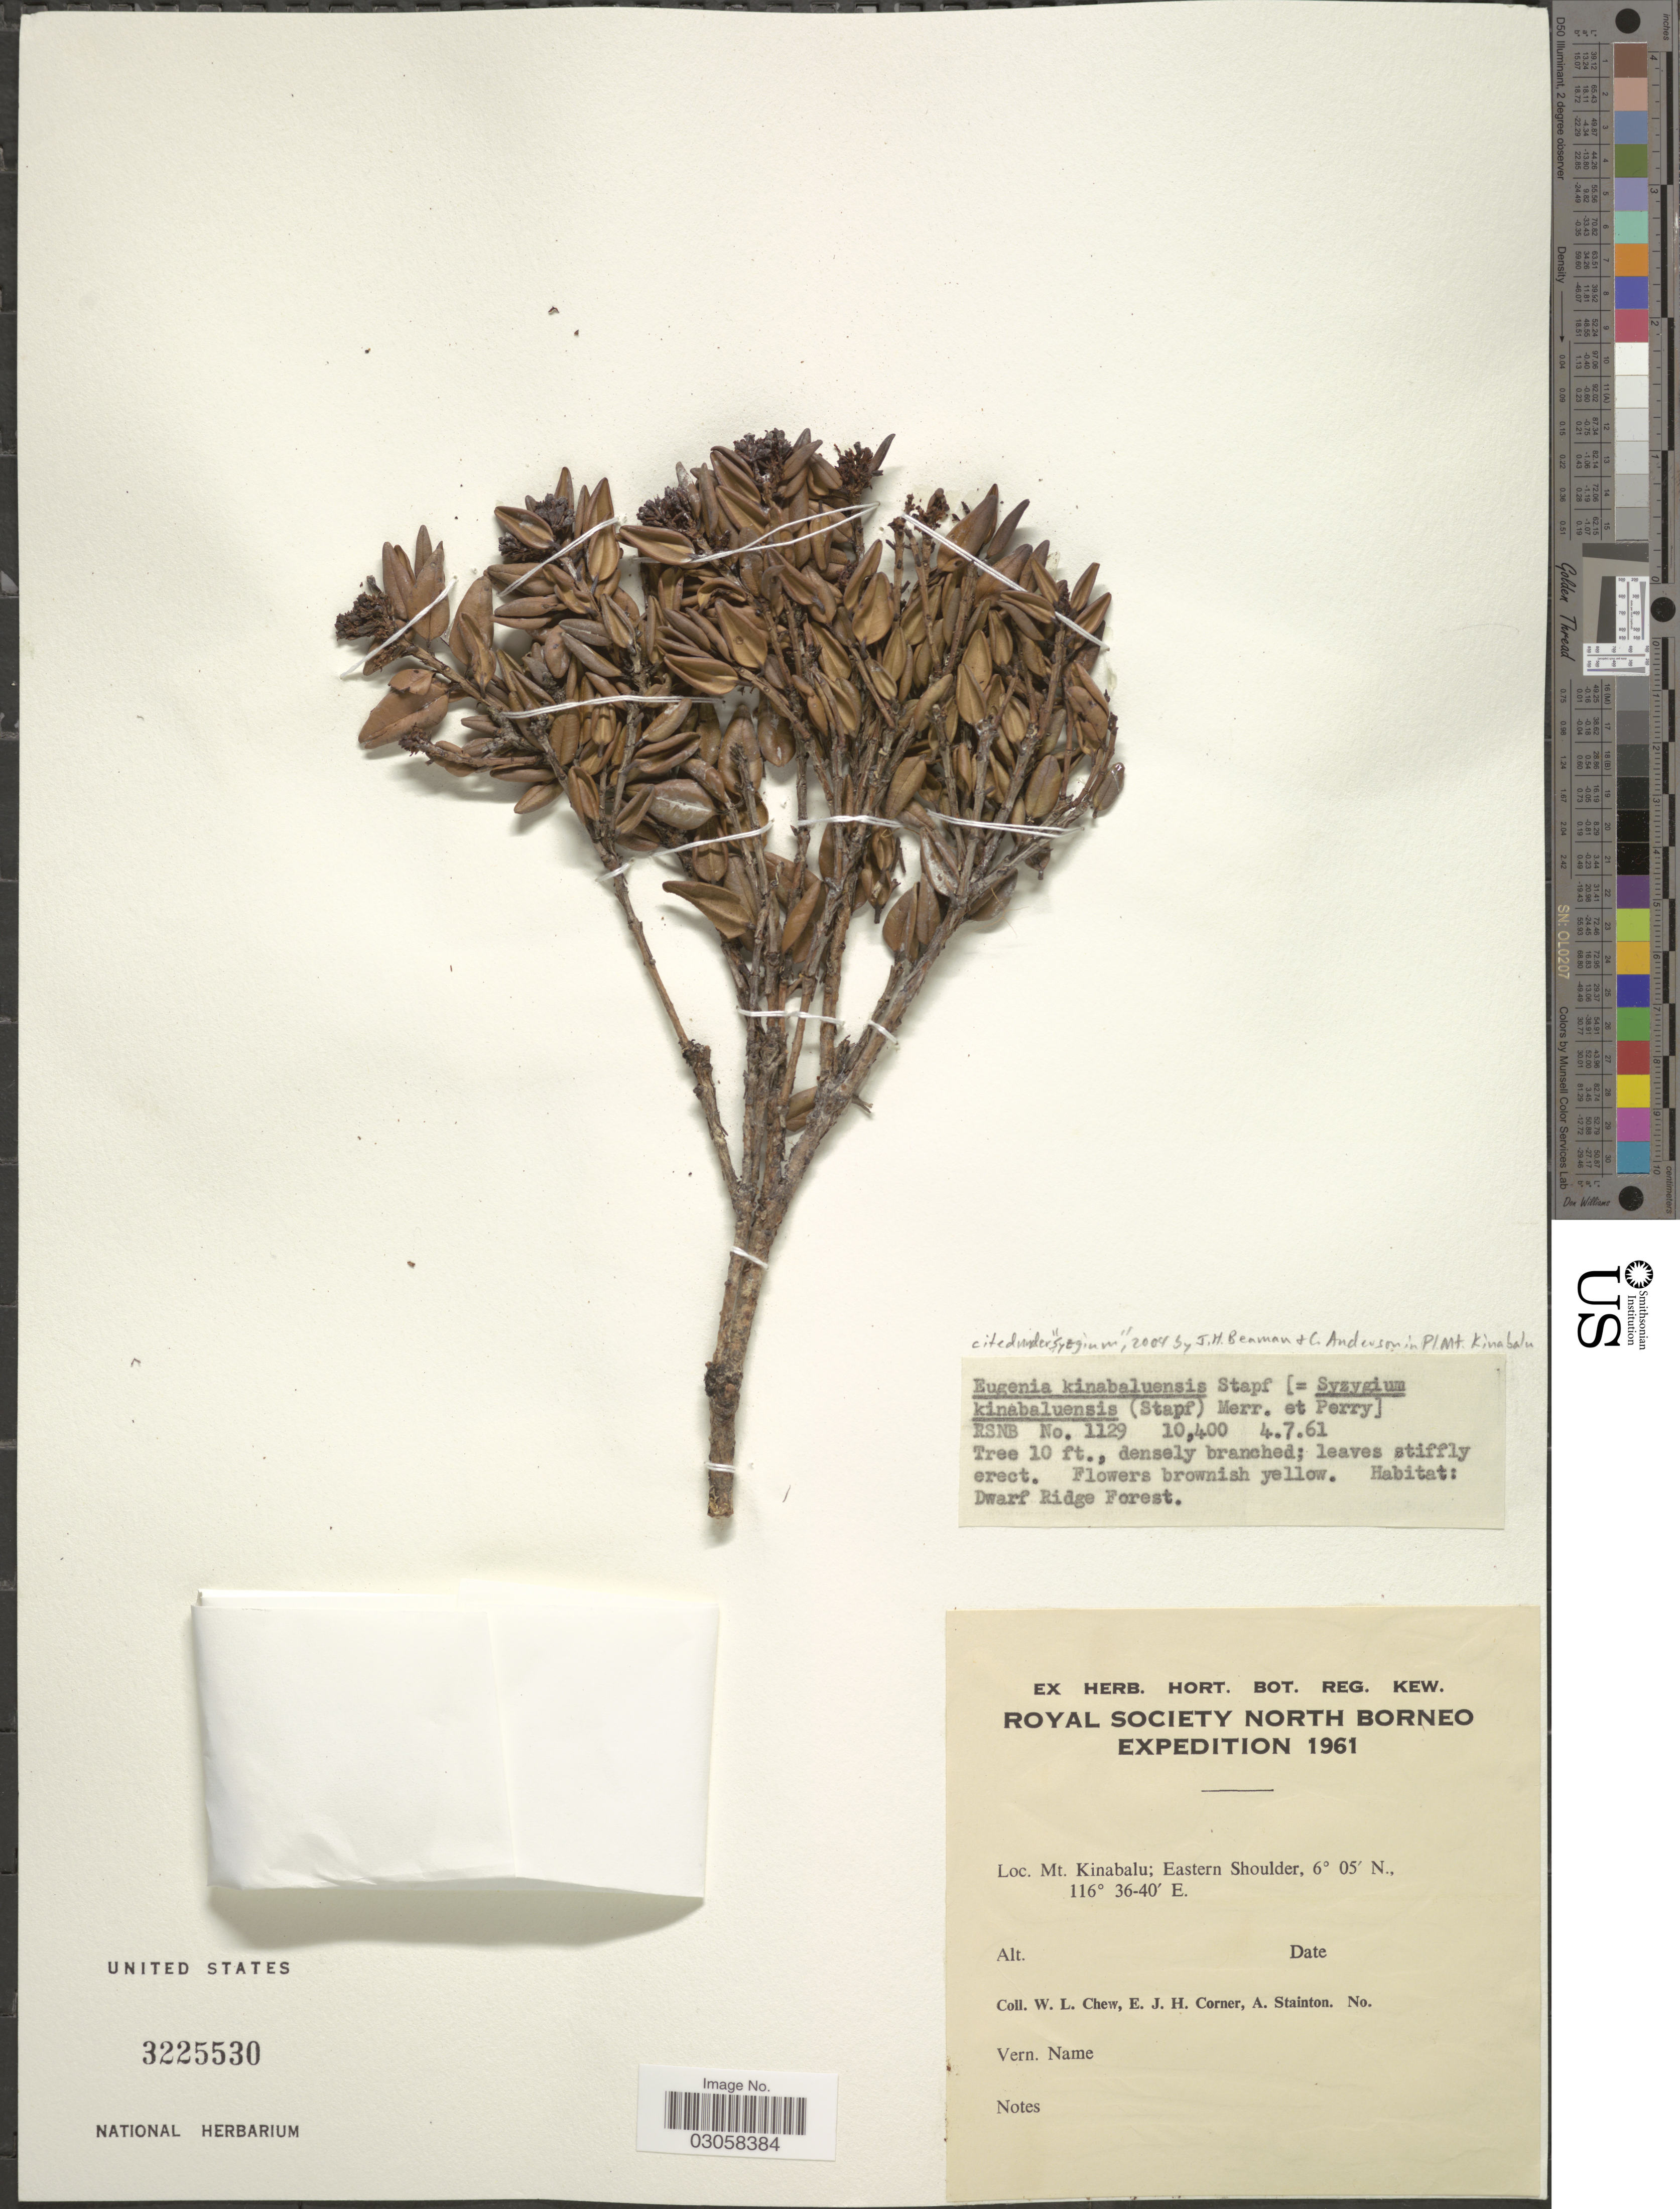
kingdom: Plantae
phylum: Tracheophyta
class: Magnoliopsida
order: Myrtales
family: Myrtaceae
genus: Syzygium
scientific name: Syzygium kinabaluense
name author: (Stapf) Merr. & L.M. Perry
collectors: W. Chew, E. Corner & A. Stainton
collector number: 1129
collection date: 1961-07-04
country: Malaysia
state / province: Sabah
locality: Dwarf Ridge Forest. Mt. Kinabalu; Eastern Shoulder.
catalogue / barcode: US 3225530